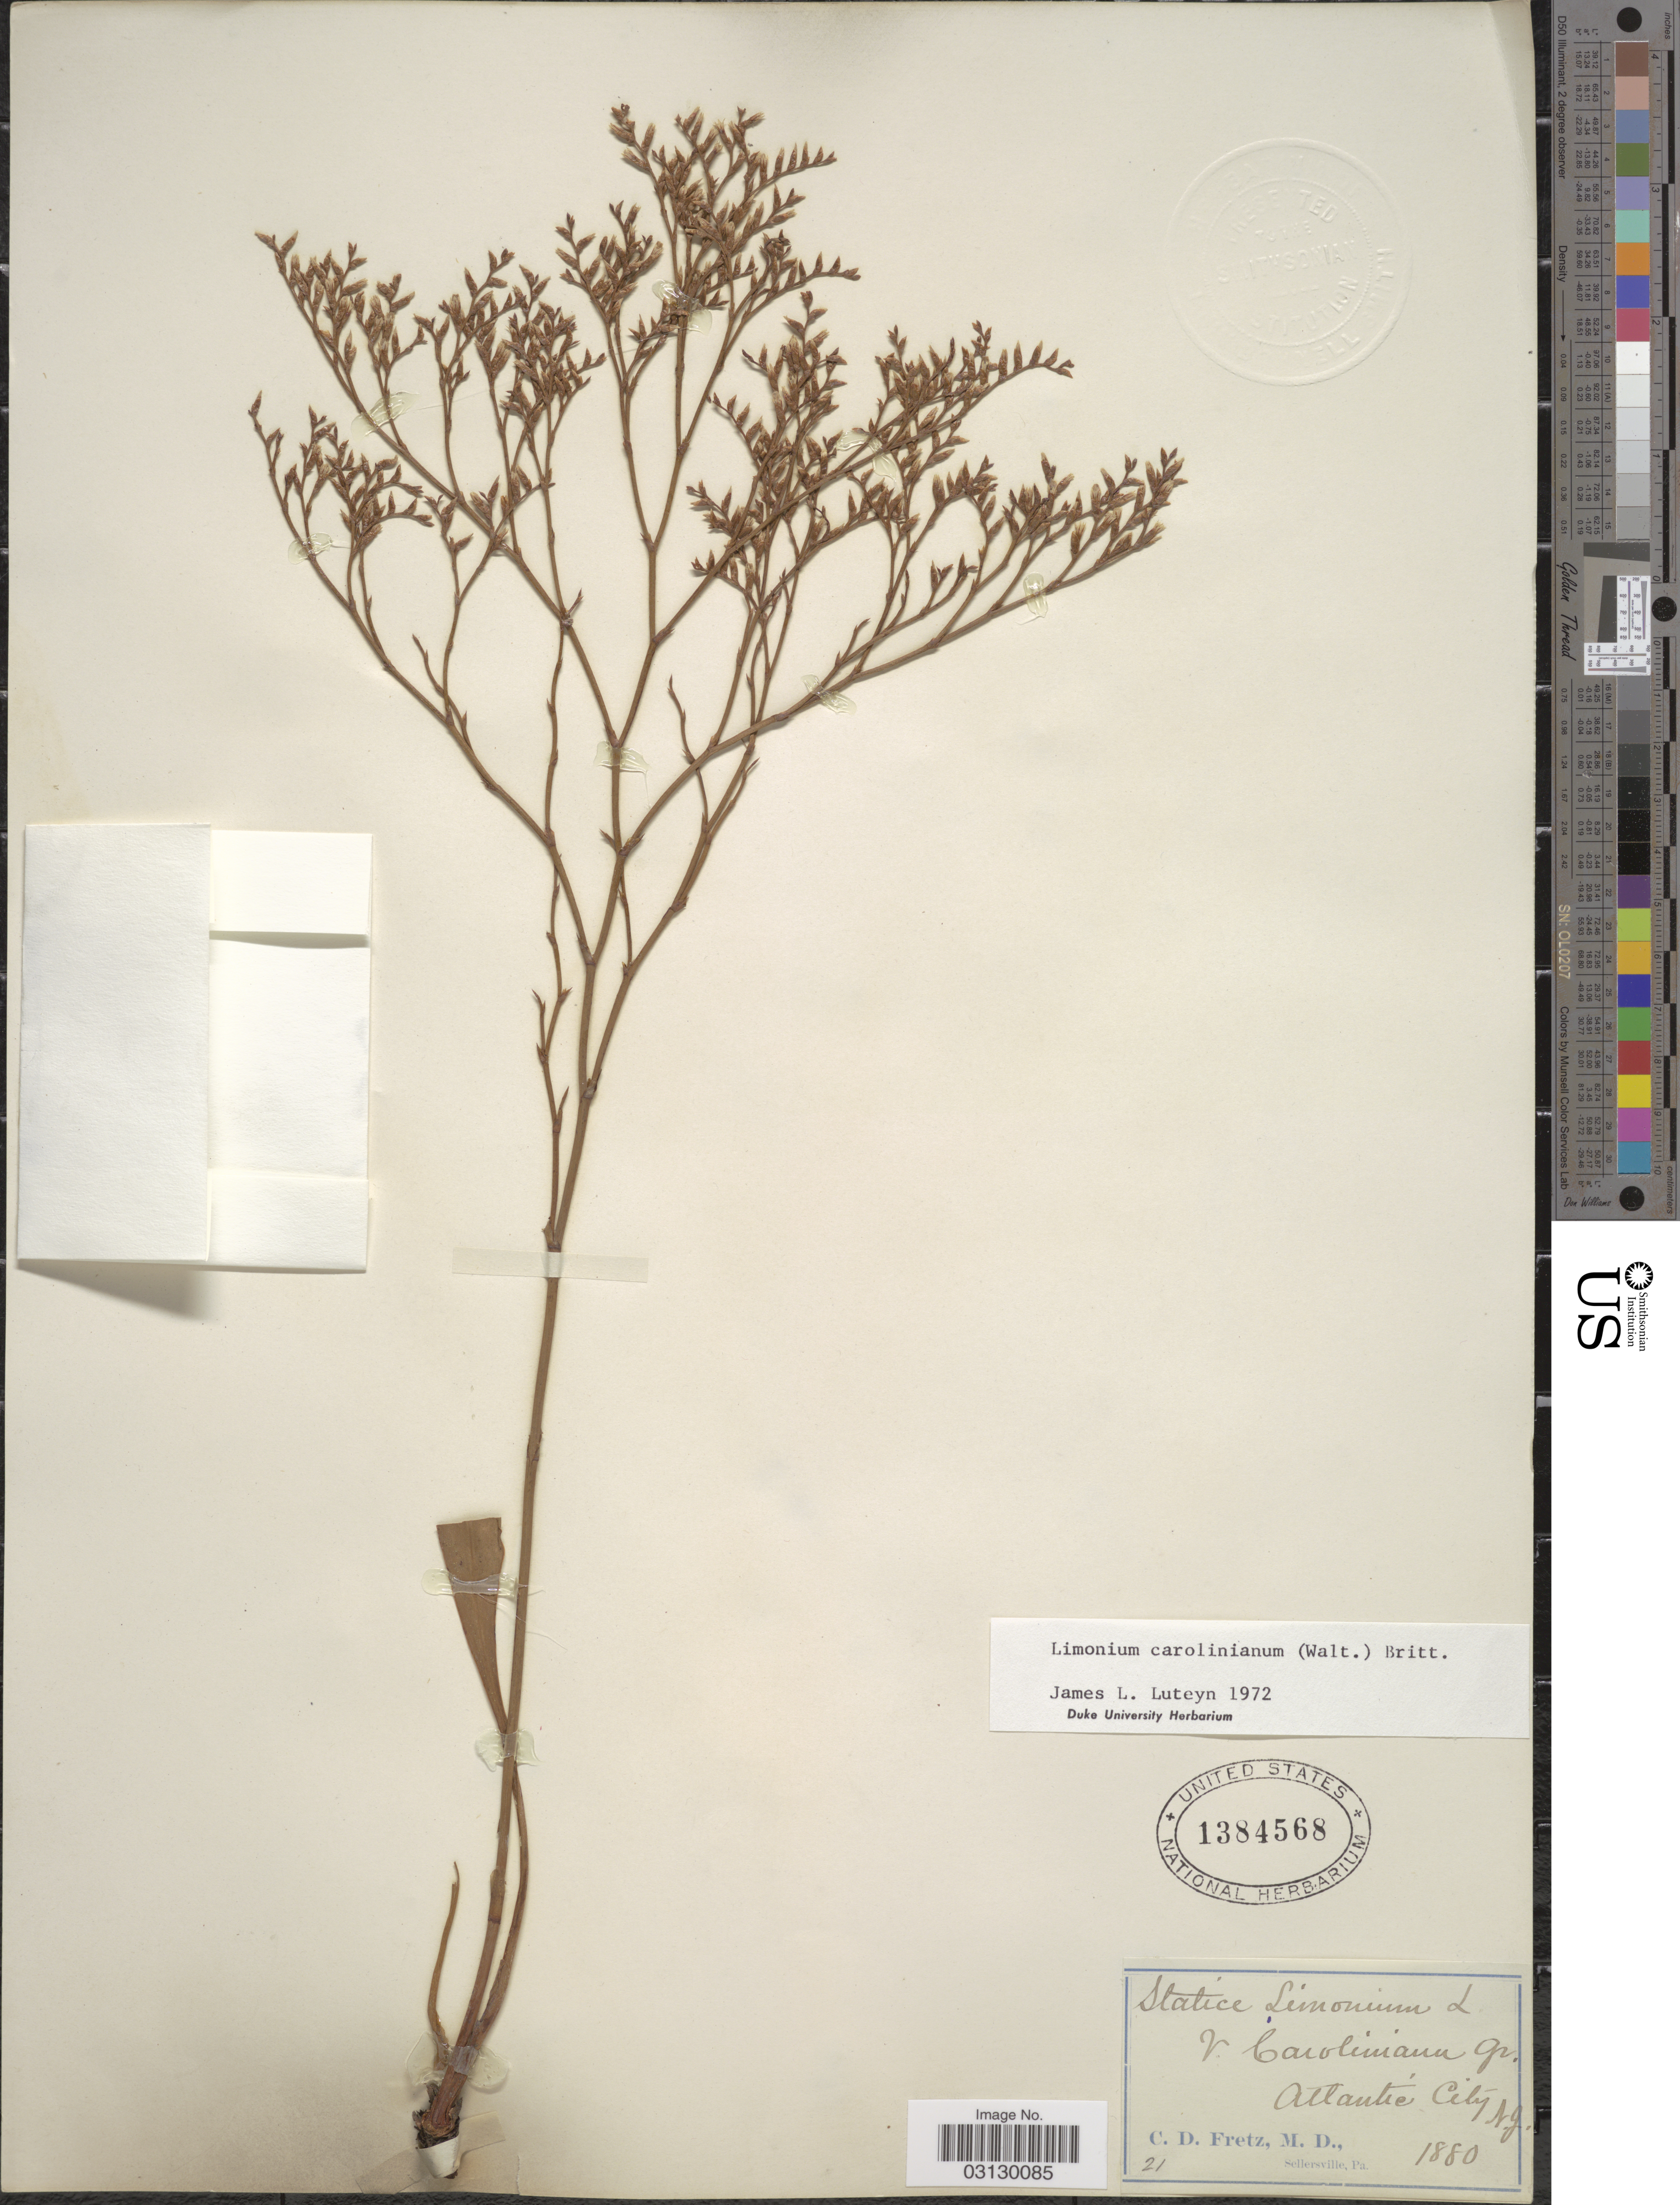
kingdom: Plantae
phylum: Tracheophyta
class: Magnoliopsida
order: Caryophyllales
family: Plumbaginaceae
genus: Limonium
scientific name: Limonium carolinianum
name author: (Walter) Britton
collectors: C. D. Fretz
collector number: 21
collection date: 1880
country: United States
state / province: New Jersey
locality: Atlantic City.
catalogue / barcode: US 1384568